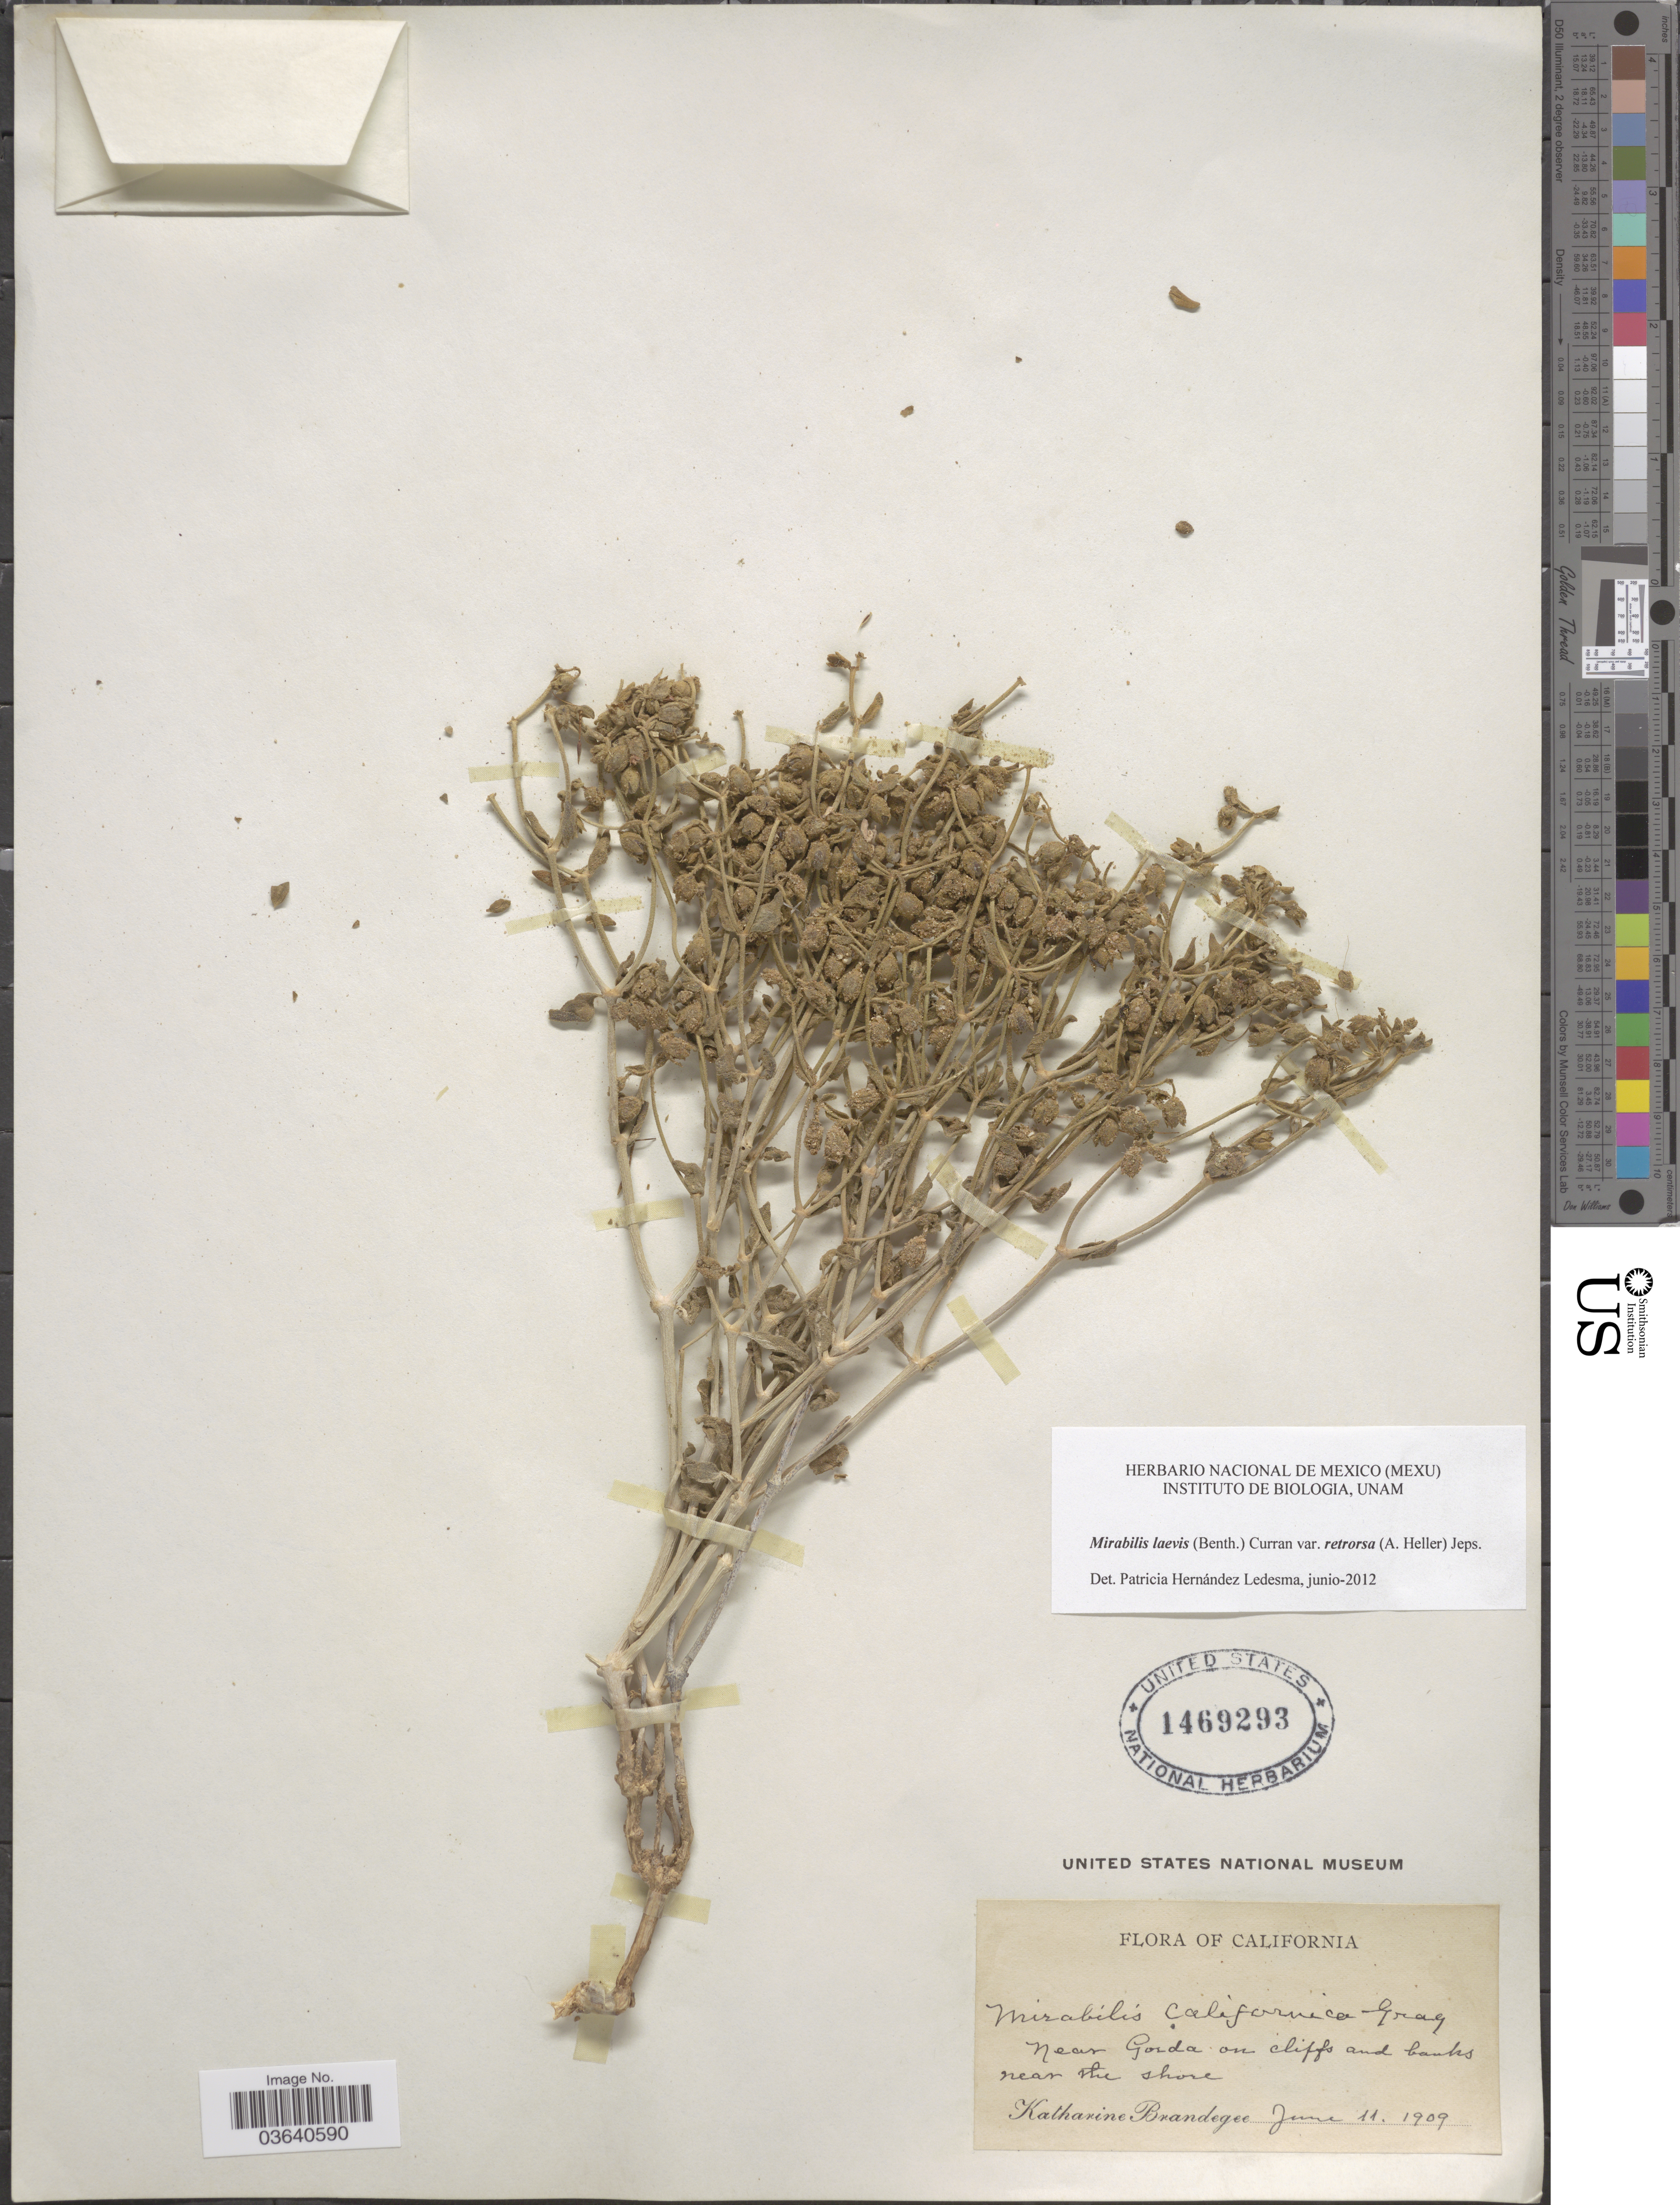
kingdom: Plantae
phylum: Tracheophyta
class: Magnoliopsida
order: Caryophyllales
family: Nyctaginaceae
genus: Mirabilis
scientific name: Mirabilis laevis var. retrorsa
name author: (A. Heller) Jeps.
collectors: M. K. Brandegee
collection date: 1909-06-11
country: United States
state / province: California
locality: Near Gorda on cliffs and banks near the shore.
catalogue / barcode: US 1469293